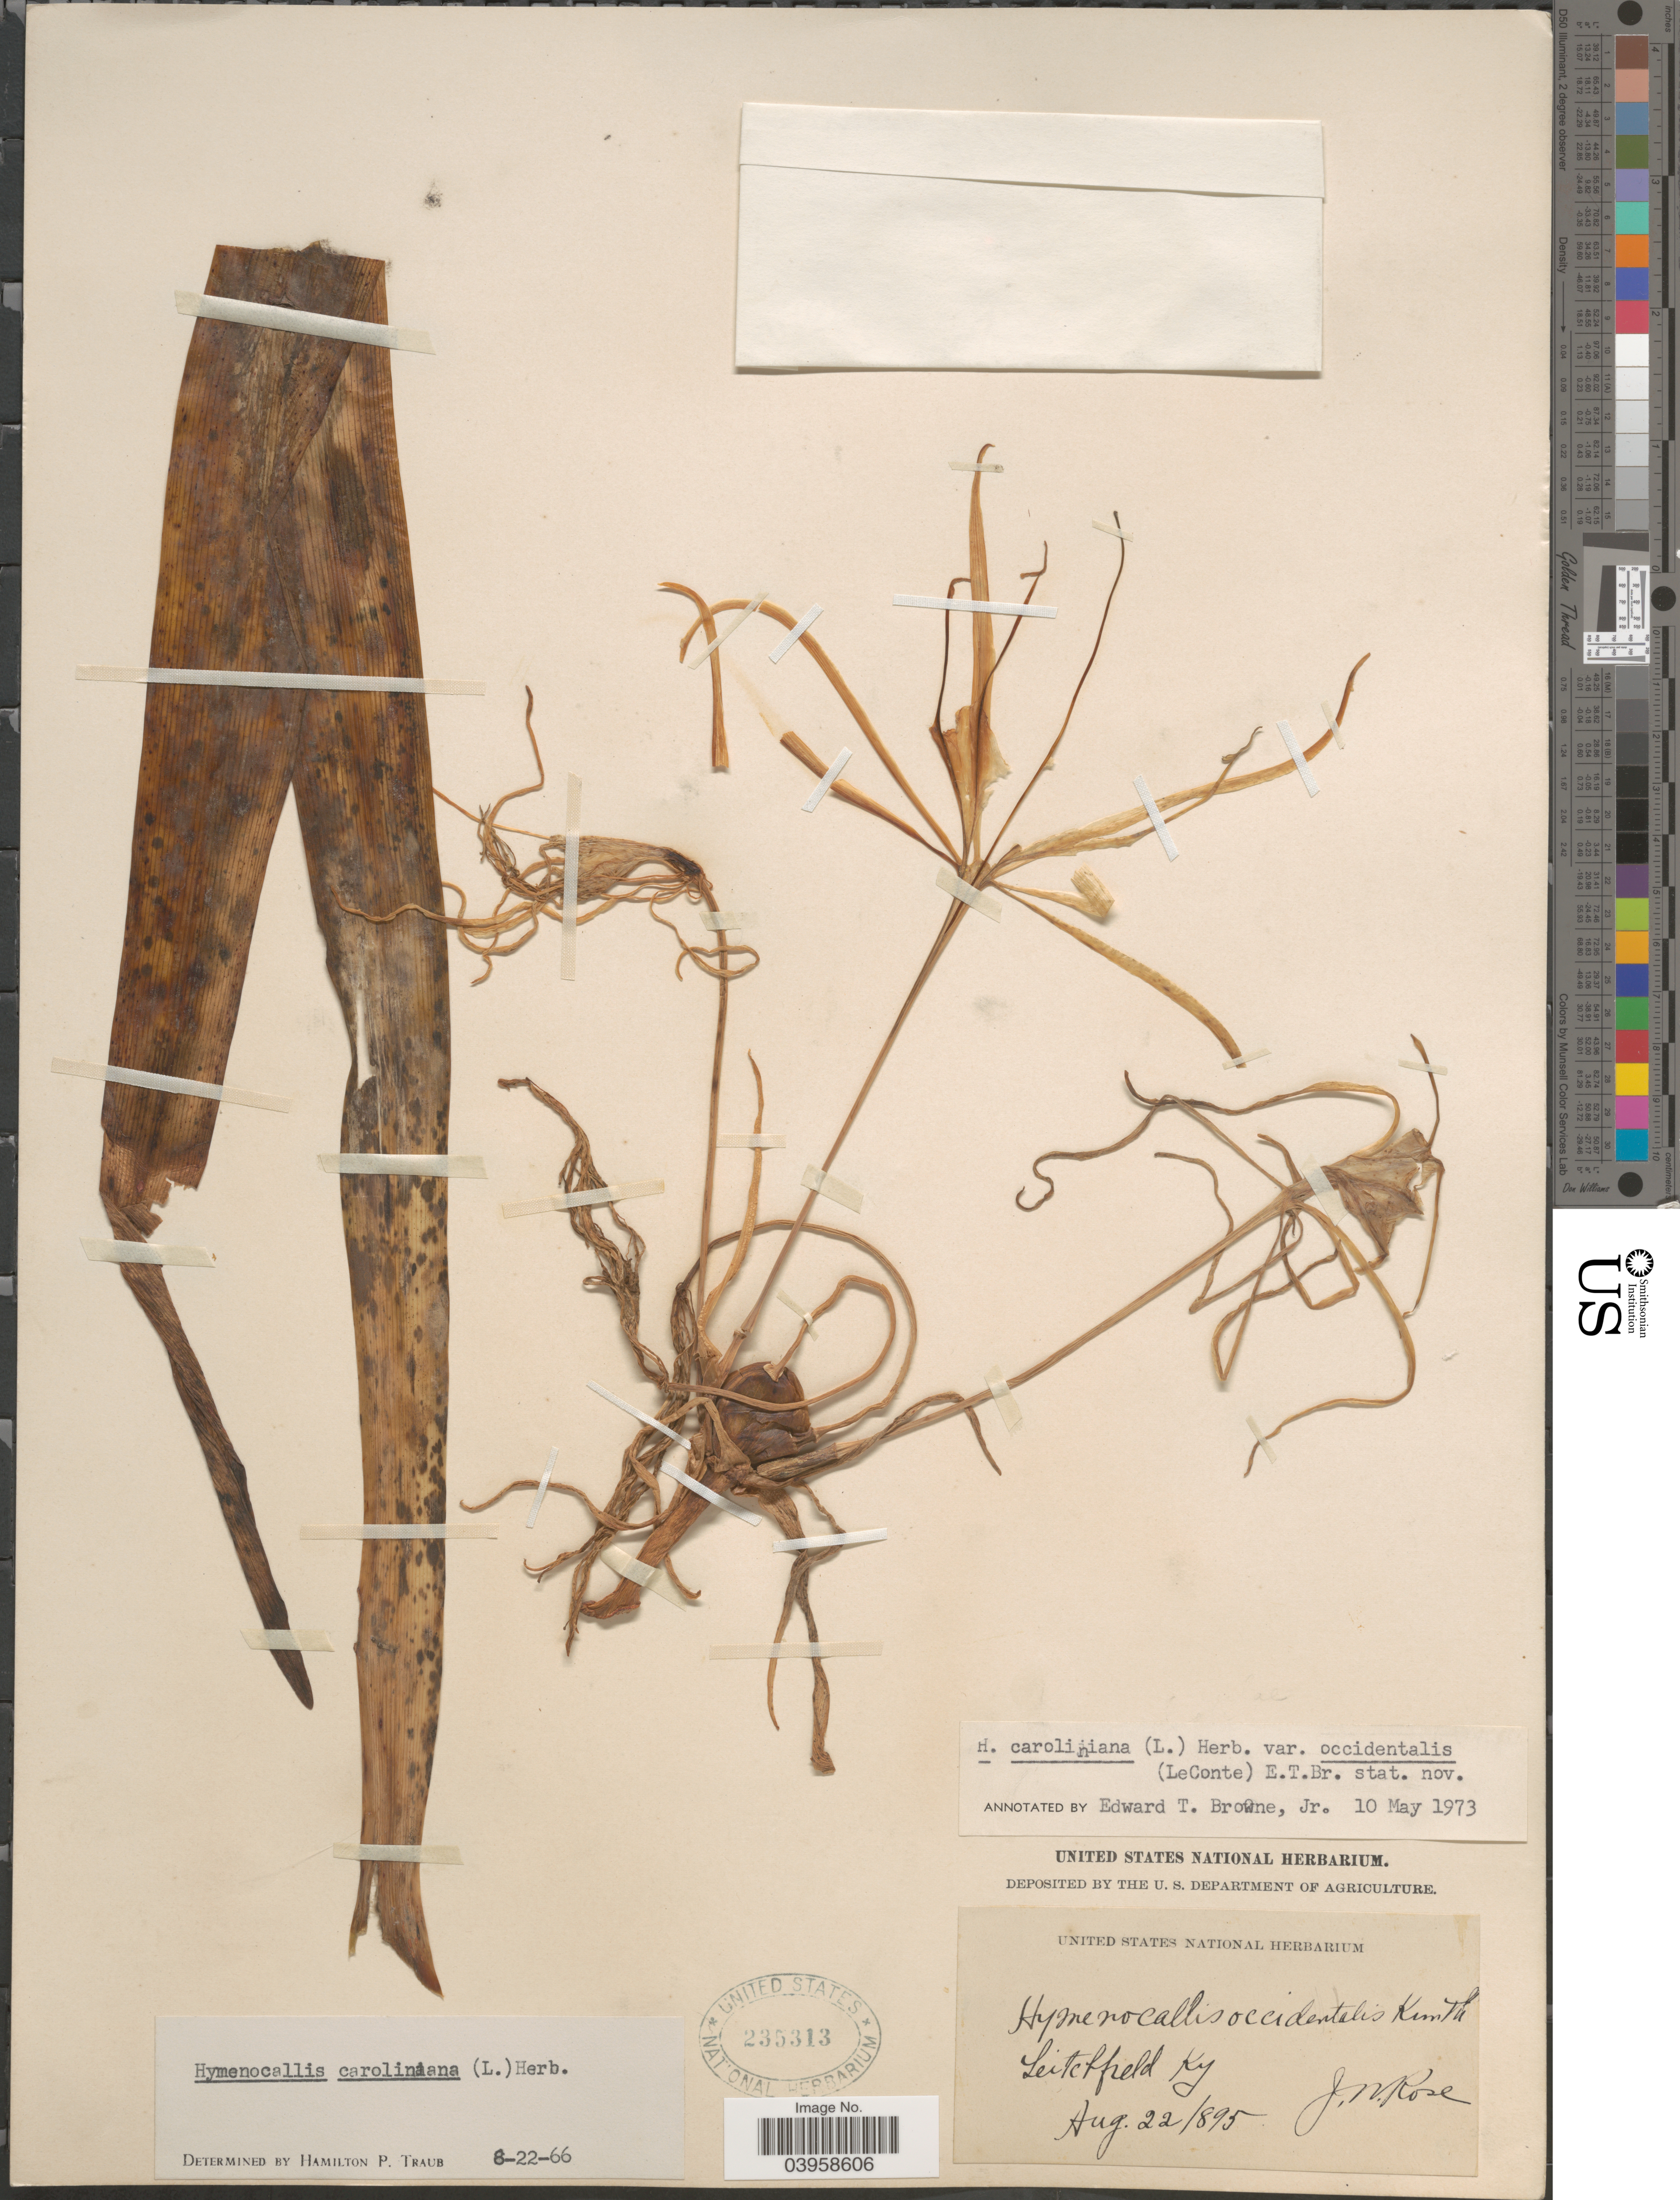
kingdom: Plantae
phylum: Tracheophyta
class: Liliopsida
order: Asparagales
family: Amaryllidaceae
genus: Hymenocallis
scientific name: Hymenocallis caroliniana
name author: (L.) Herb.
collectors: J. N. Rose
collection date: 1895-08-22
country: United States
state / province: Kentucky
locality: Leitchfield.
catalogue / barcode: US 235313